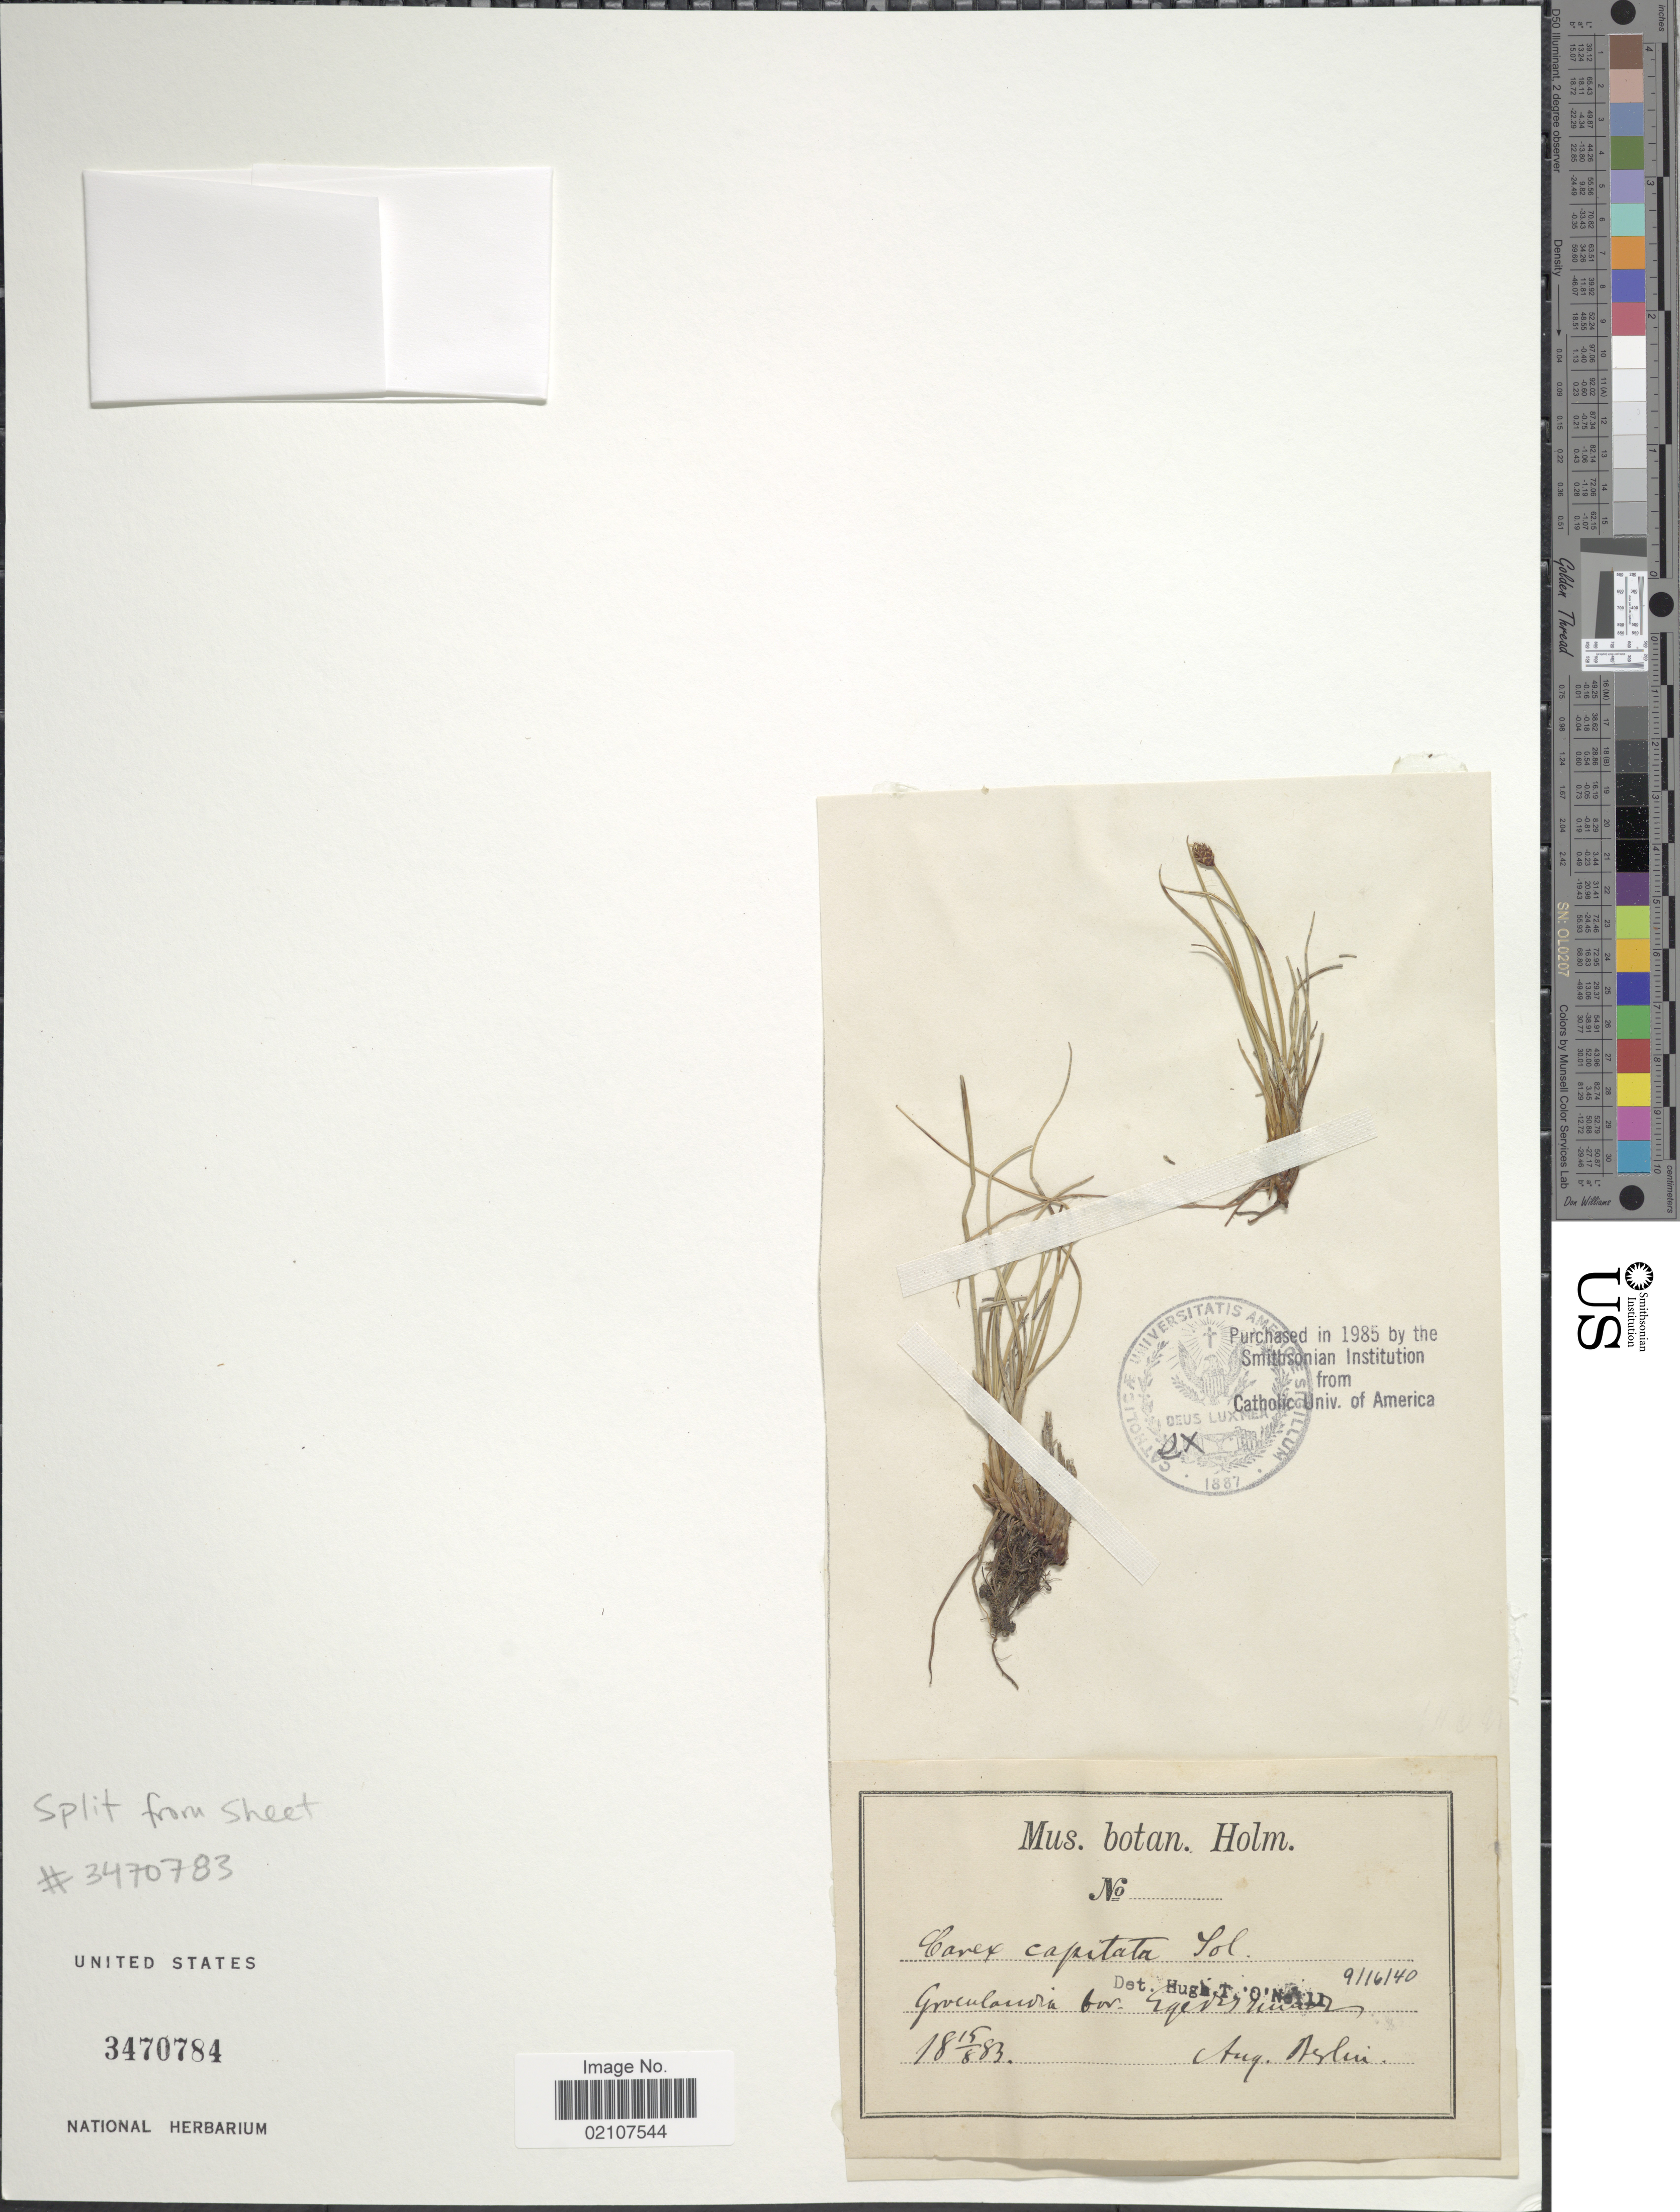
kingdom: Plantae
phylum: Tracheophyta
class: Liliopsida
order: Poales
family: Cyperaceae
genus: Carex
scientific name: Carex capitata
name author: L.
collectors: J. Berlin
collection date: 1883-08-15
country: Greenland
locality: Groenlandia bor. [illegible text]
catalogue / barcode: US 3470784